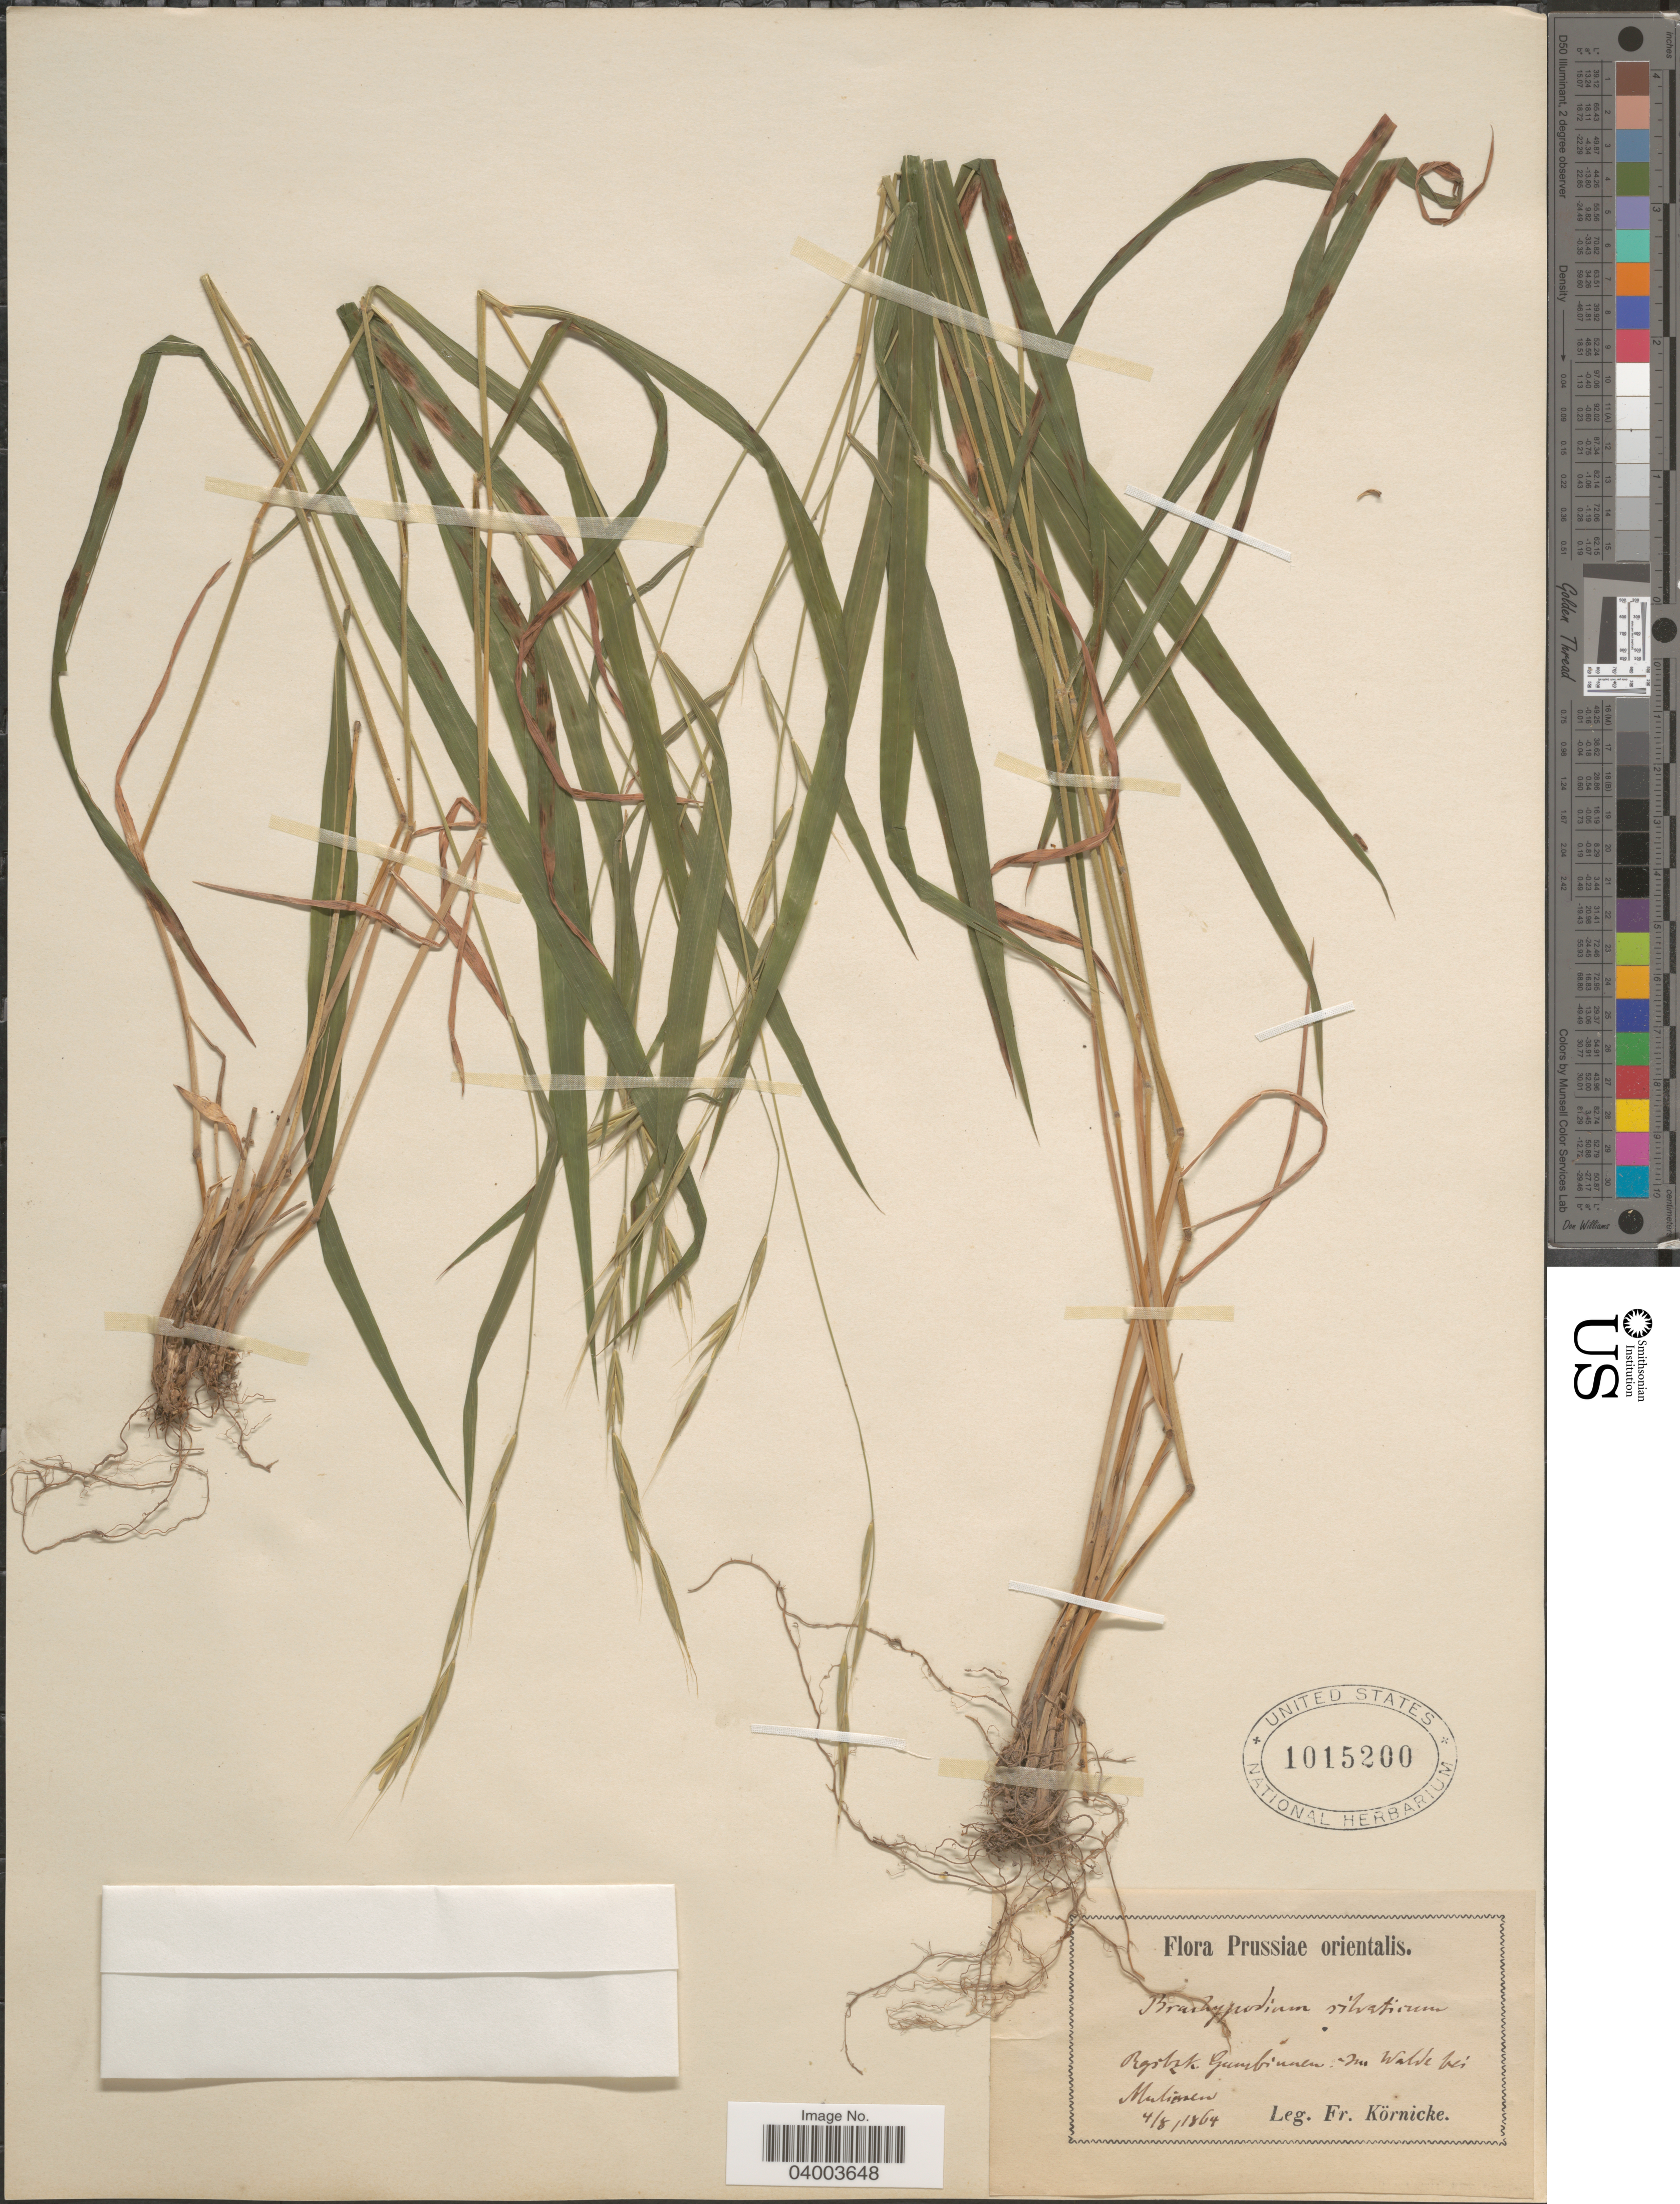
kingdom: Plantae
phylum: Tracheophyta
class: Liliopsida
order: Poales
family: Poaceae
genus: Brachypodium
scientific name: Brachypodium sylvaticum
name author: (Huds.) P. Beauv.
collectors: F. A. Körnicke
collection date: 1864-08-04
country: Russian Federation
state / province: Kaliningrad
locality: Prussiae orientalis. Gumbinnen (now Gusev).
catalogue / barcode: US 1015200